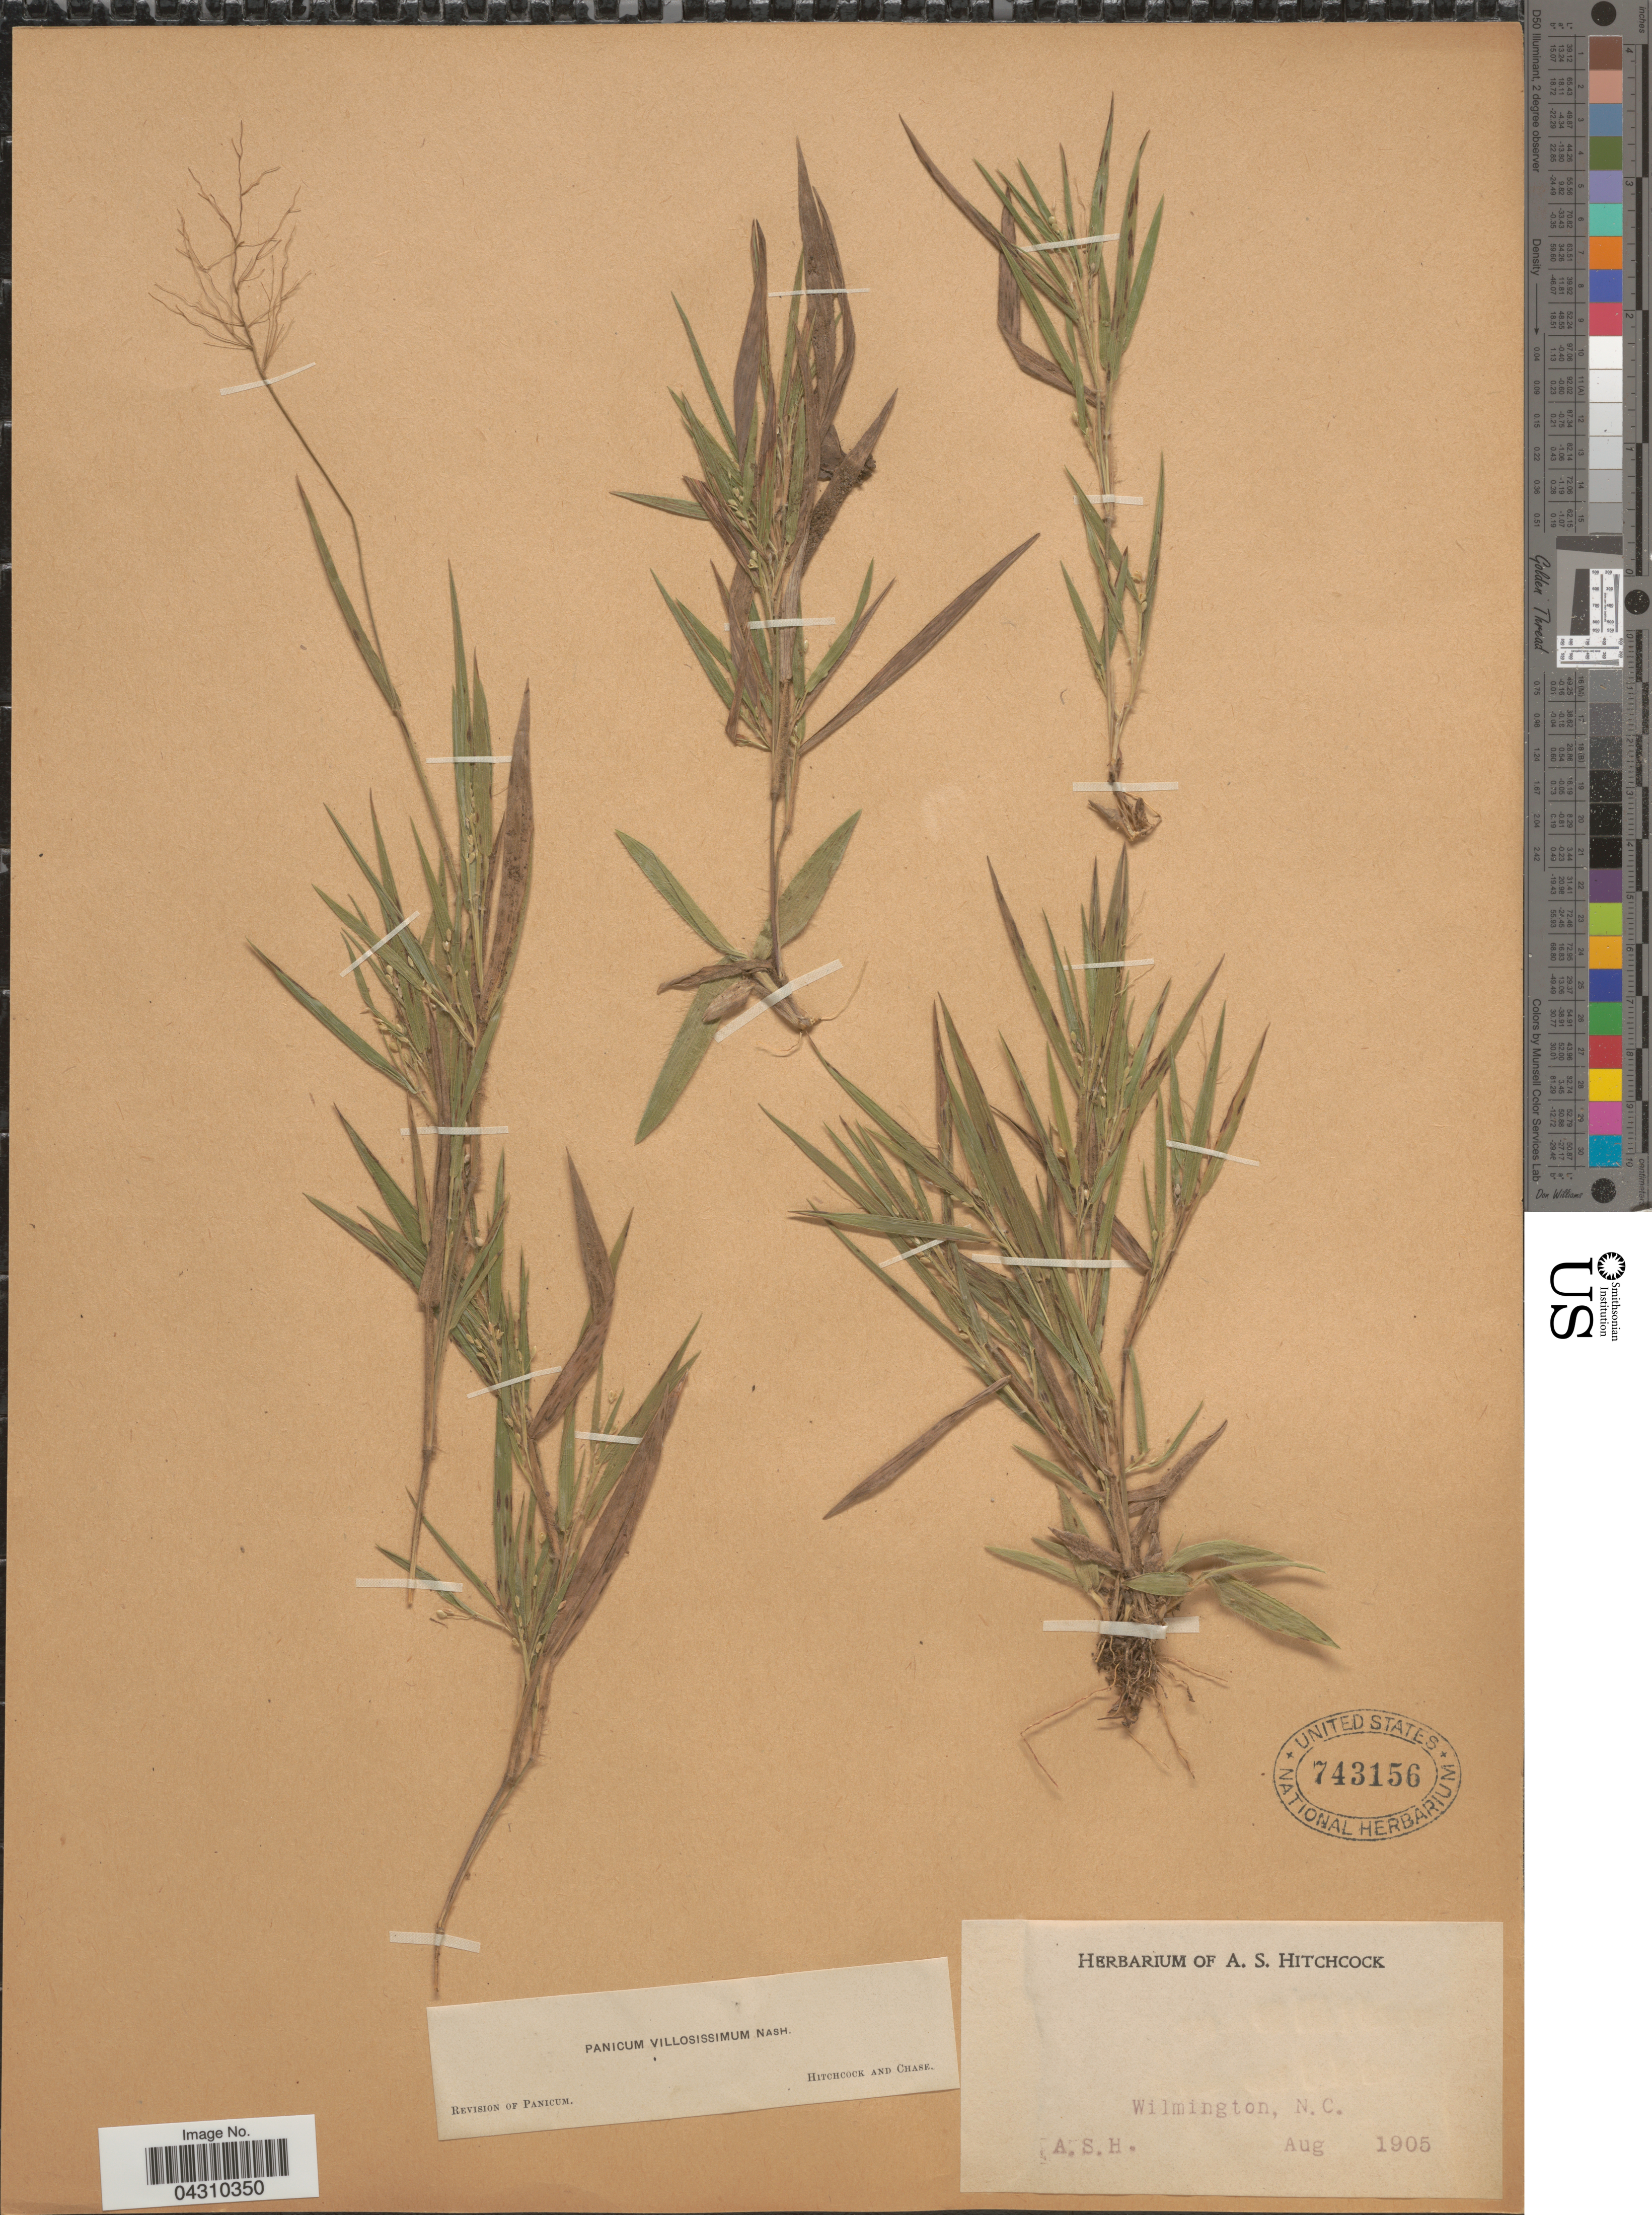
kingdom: Plantae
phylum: Tracheophyta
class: Liliopsida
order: Poales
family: Poaceae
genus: Dichanthelium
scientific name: Dichanthelium acuminatum var. acuminatum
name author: (Sw.) Gould & C.A. Clark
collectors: A. S. Hitchcock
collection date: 1905-08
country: United States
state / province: North Carolina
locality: Wilmington.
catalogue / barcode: US 743156